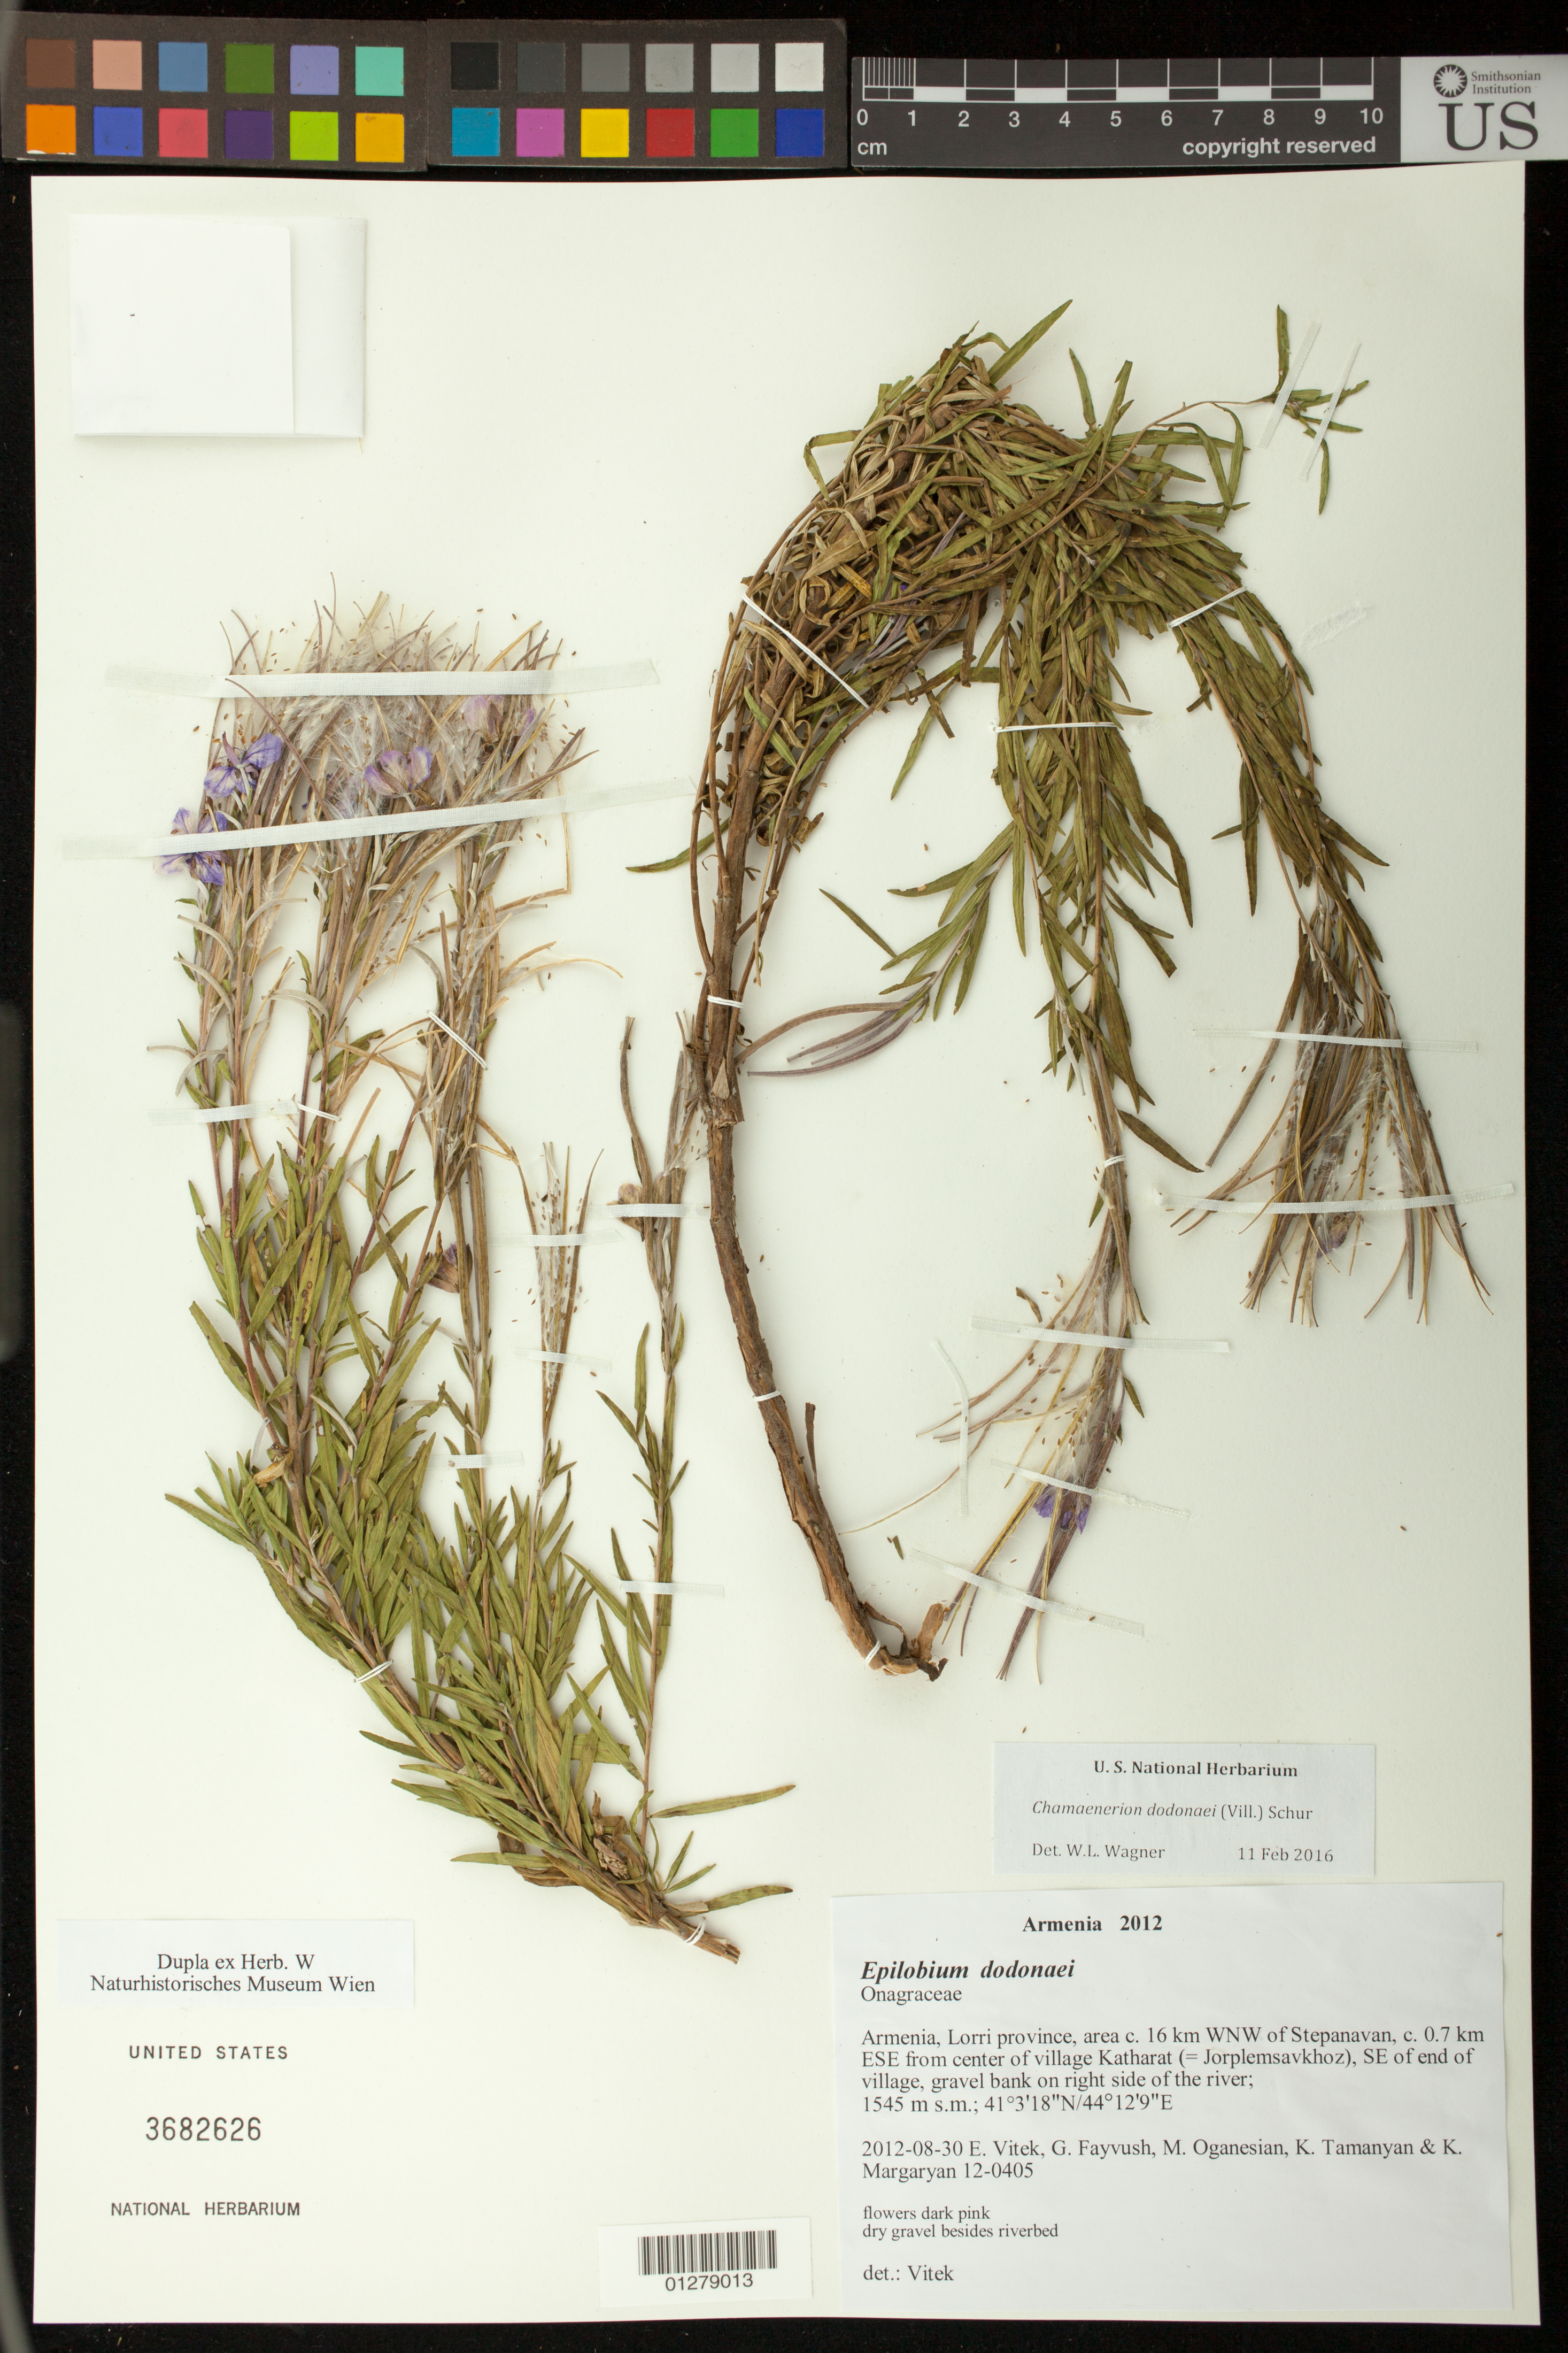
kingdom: Plantae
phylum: Tracheophyta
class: Magnoliopsida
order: Myrtales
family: Onagraceae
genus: Chamaenerion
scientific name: Chamaenerion dodonaei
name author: (Vill.) Schur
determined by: Wagner, W. L., (BOT), Smithsonian Institution - National Museum of Natural History (UNITED STATES)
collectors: E. Vitek, G. Fayvush, M. Oganesian, K. Tamanyan & K. Margaryan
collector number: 12-0405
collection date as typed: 2012-08-30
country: Armenia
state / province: Lorri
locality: c. 16 km WNW of Stepanavan, c. 0.7 km ESE from center of village Katharat (=Jorplemsavkhoz), SE of end of village, gravel bank on right side of river.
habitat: Dry gravel beside riverbed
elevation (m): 1545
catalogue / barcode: US 3682626